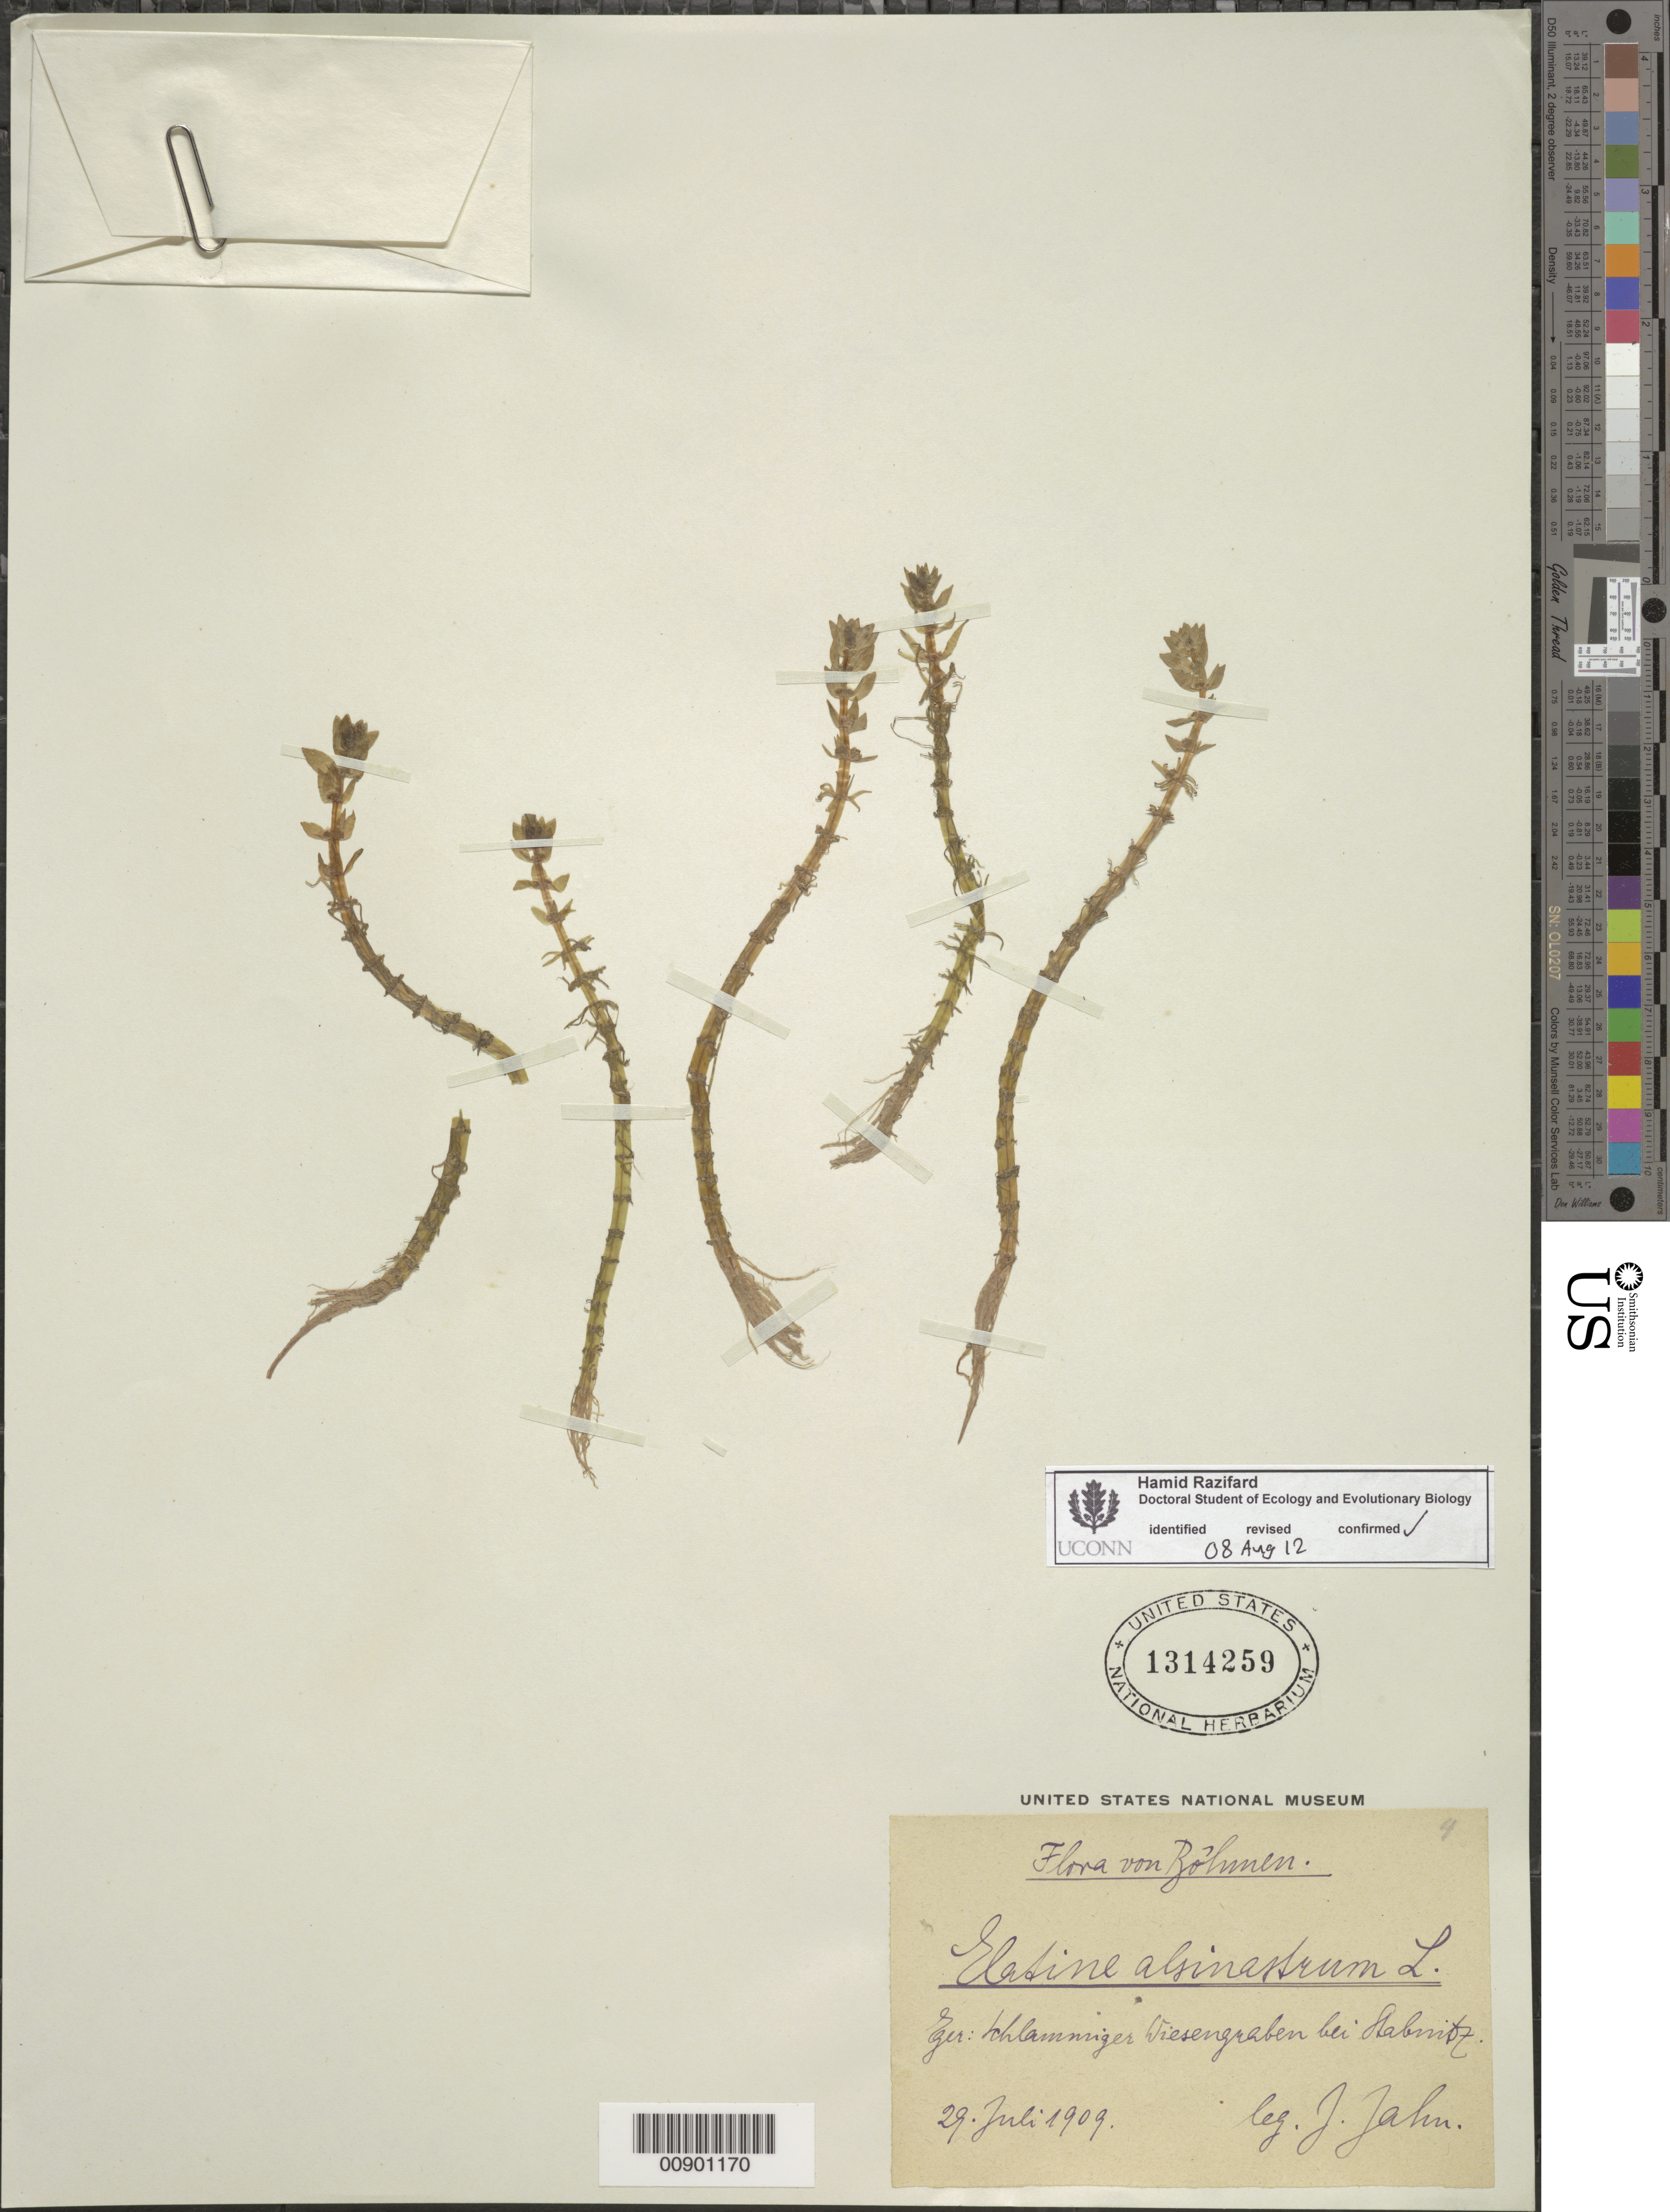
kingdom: Plantae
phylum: Tracheophyta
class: Magnoliopsida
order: Malpighiales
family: Elatinaceae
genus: Elatine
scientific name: Elatine alsinastrum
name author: L.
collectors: J. Jahn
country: Czechia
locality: Bohemia, Zer Schlammingedrf, Wiesengraben near Stabintz.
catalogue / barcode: US 1314259